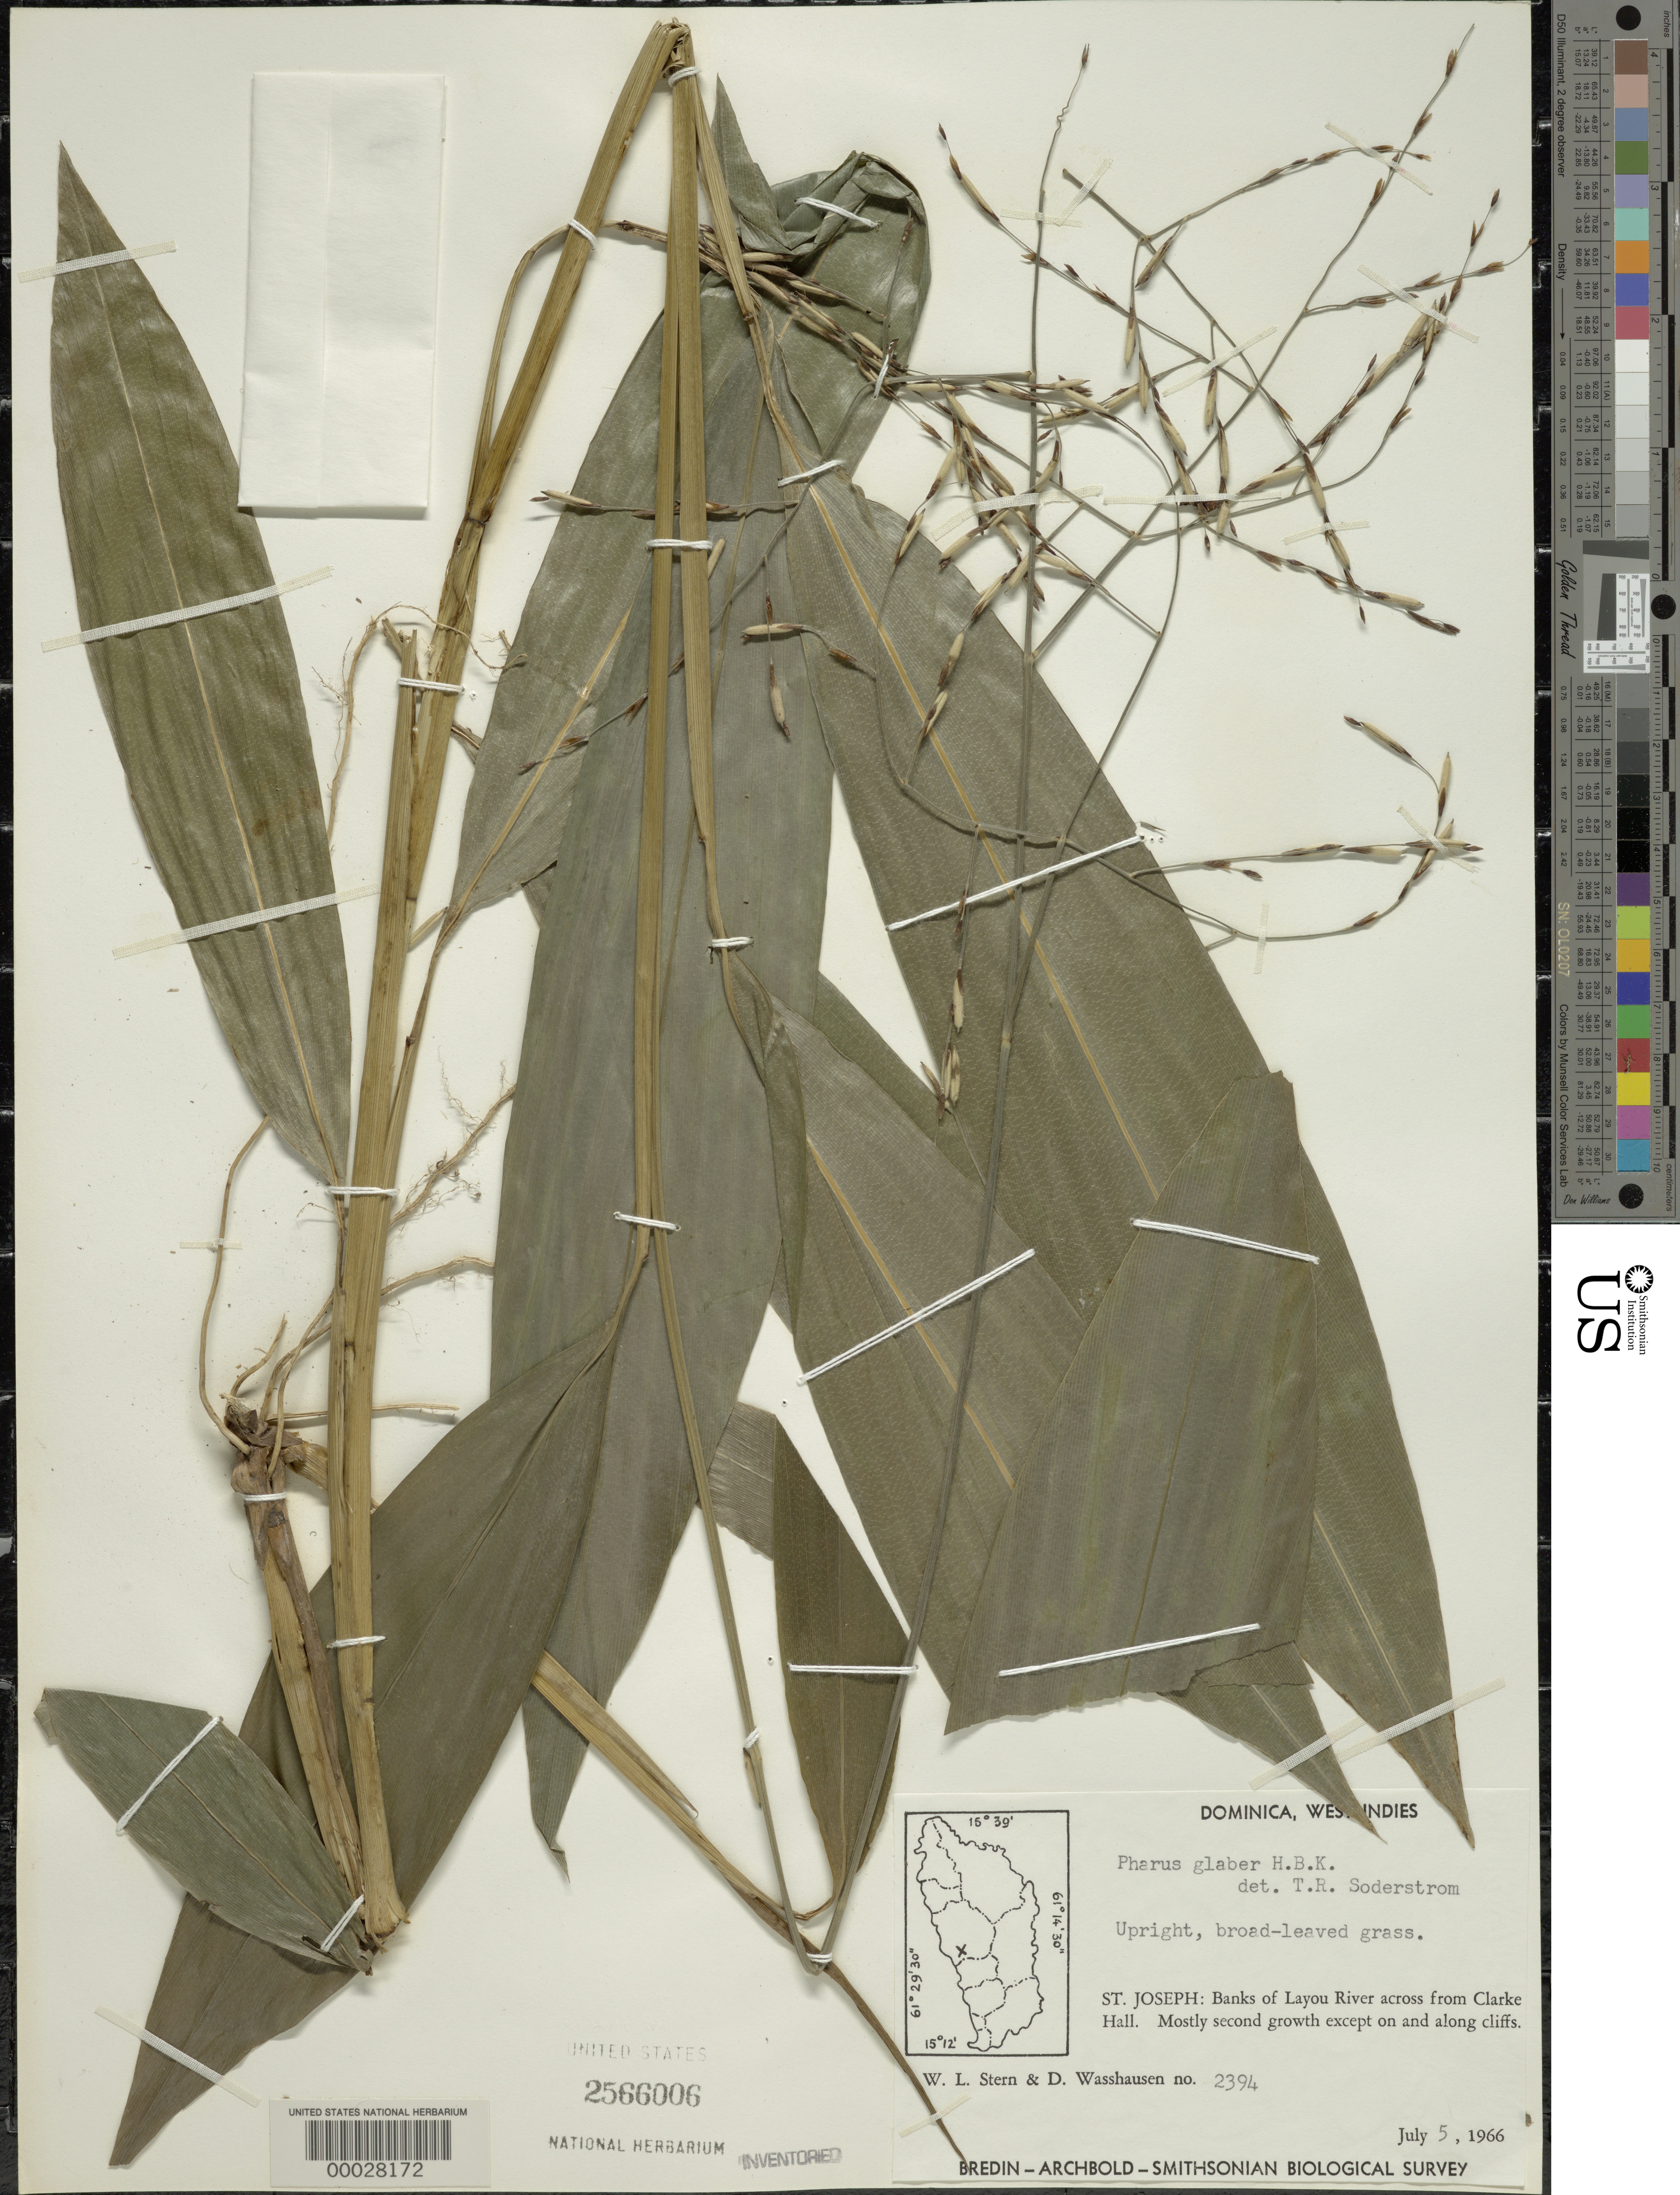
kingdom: Plantae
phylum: Tracheophyta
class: Liliopsida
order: Poales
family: Poaceae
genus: Pharus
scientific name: Pharus glaber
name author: Kunth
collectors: W. L. Stern & D. C. Wasshausen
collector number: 2394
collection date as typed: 05 Jul 1966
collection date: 1966-07-05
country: Dominican Republic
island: Hispaniola Island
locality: St. joseph, layou river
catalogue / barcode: US 2566006